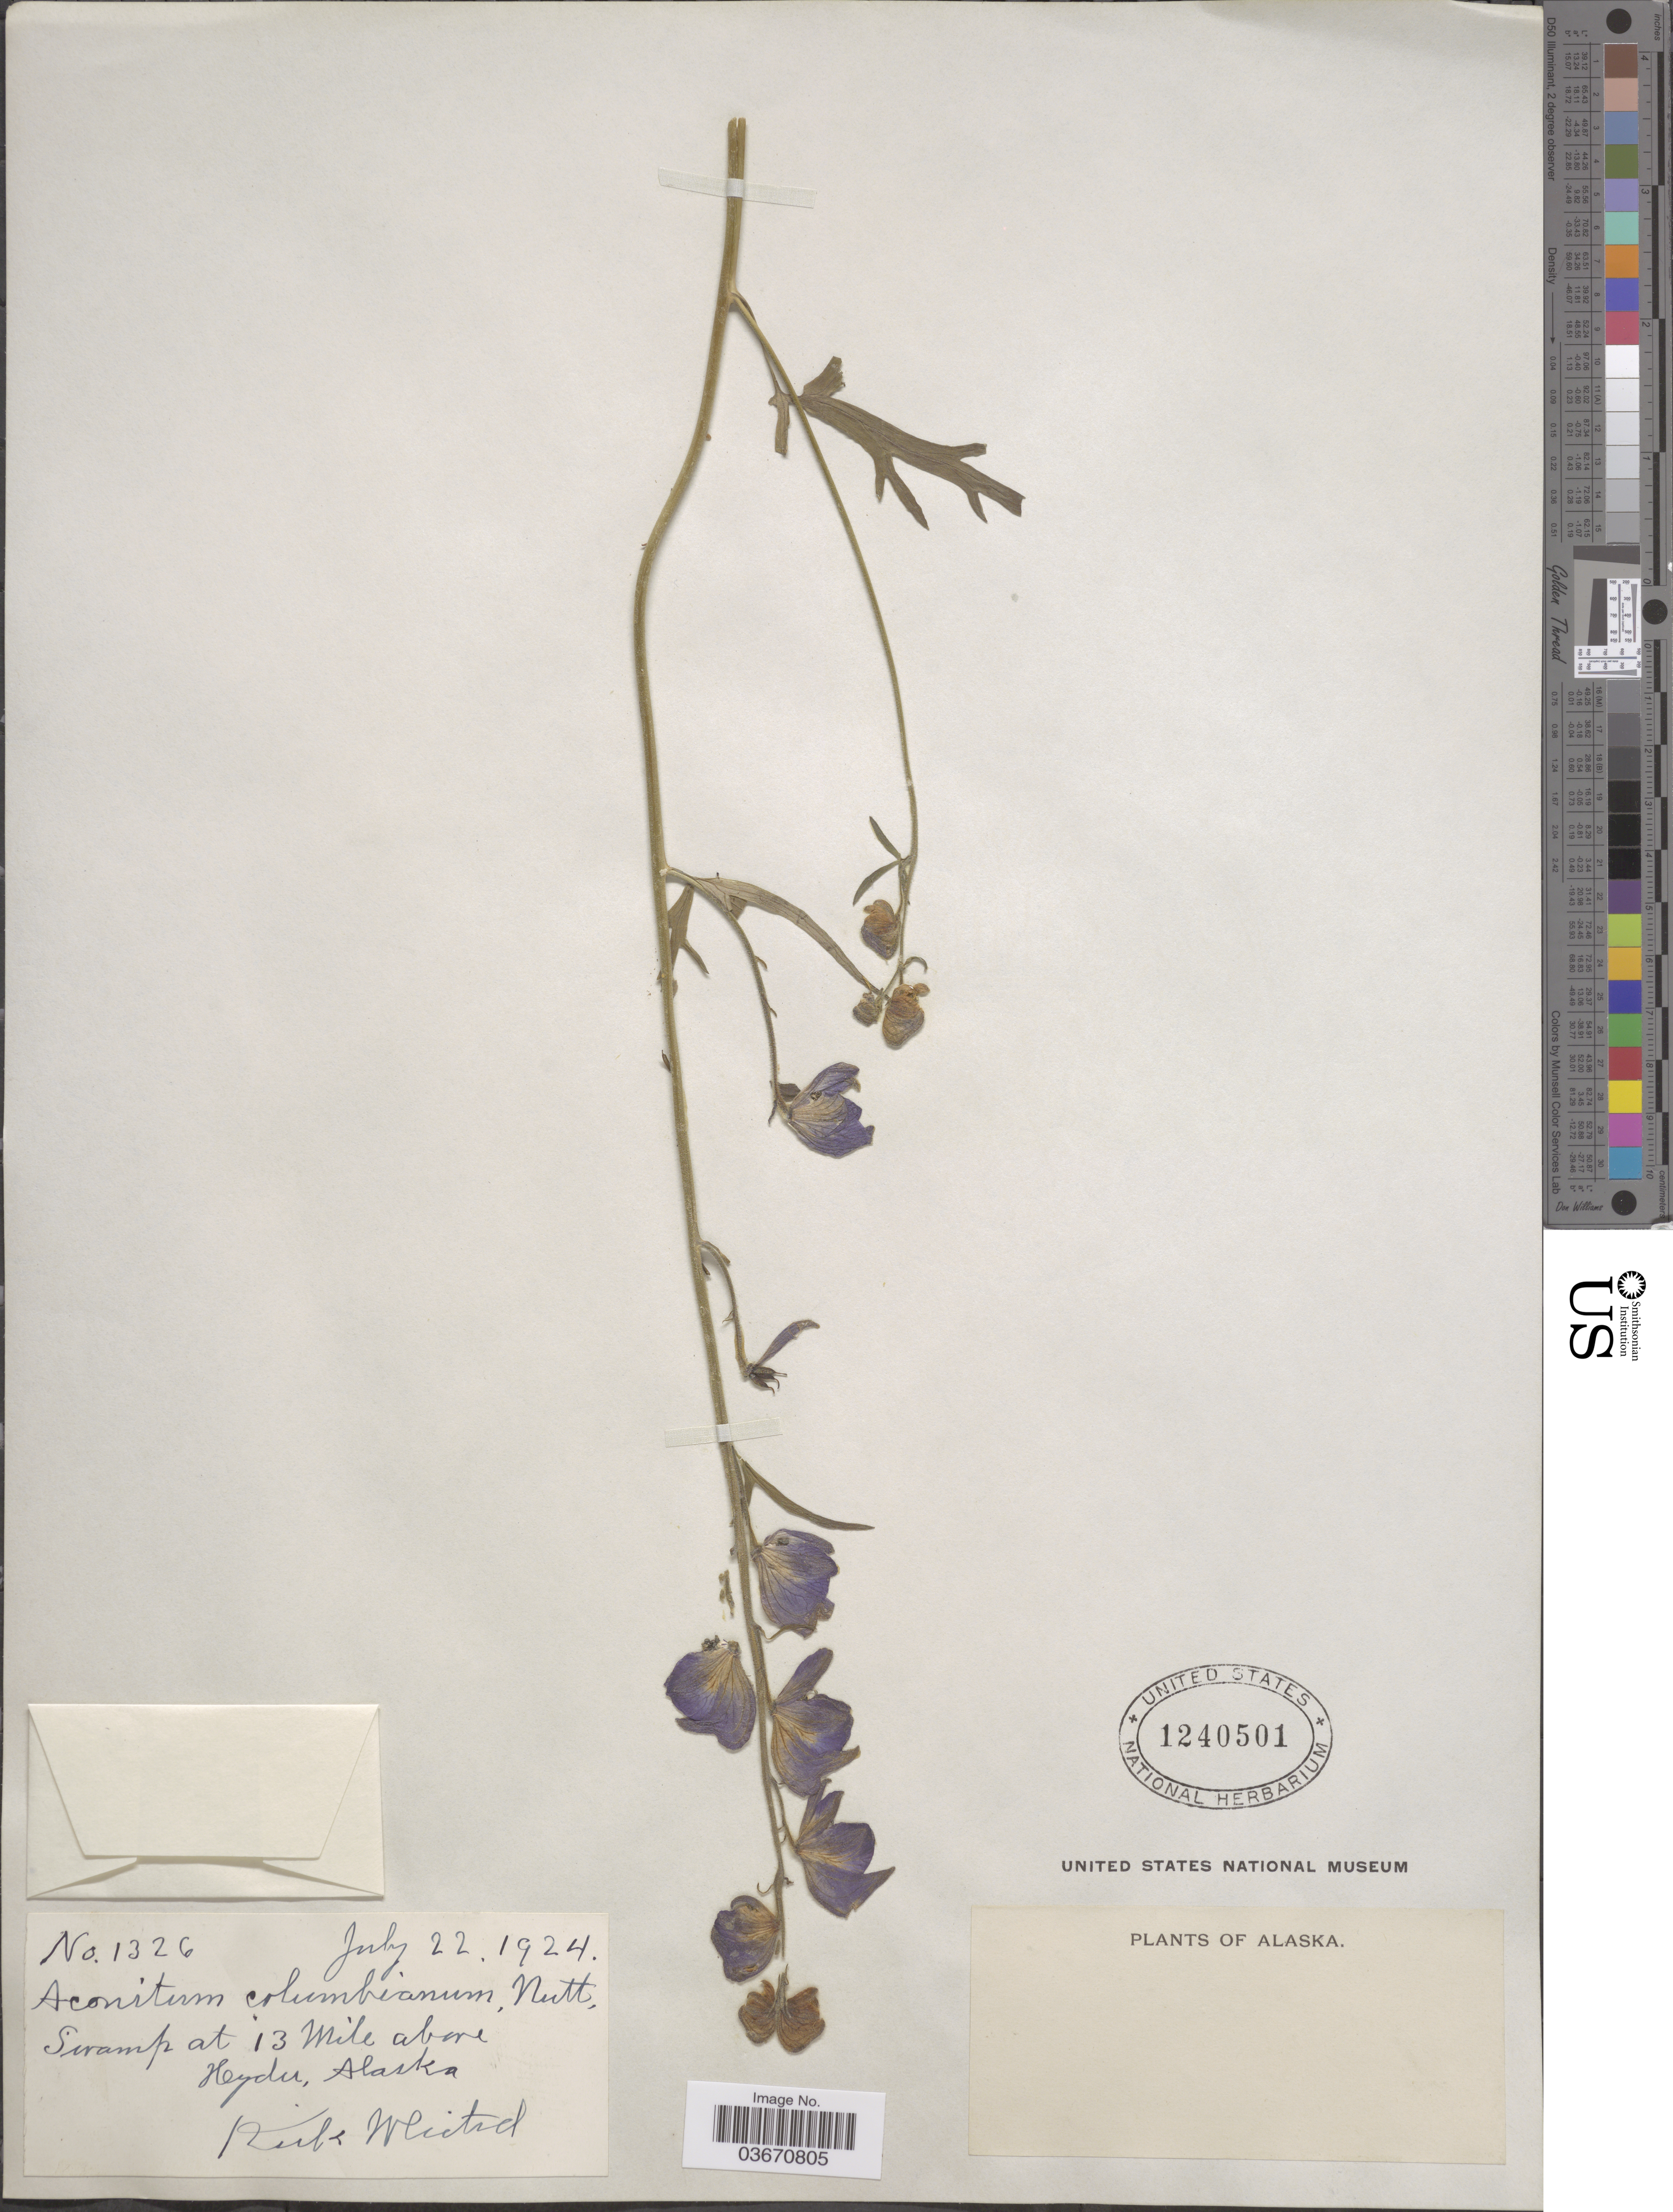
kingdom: Plantae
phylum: Tracheophyta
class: Magnoliopsida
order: Ranunculales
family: Ranunculaceae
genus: Aconitum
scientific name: Aconitum delphinifolium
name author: DC.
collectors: K. Whited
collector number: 1326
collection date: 1924-07-22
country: United States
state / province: Alaska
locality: Swamp at 13 Mile above Heydu.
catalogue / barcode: US 1240501